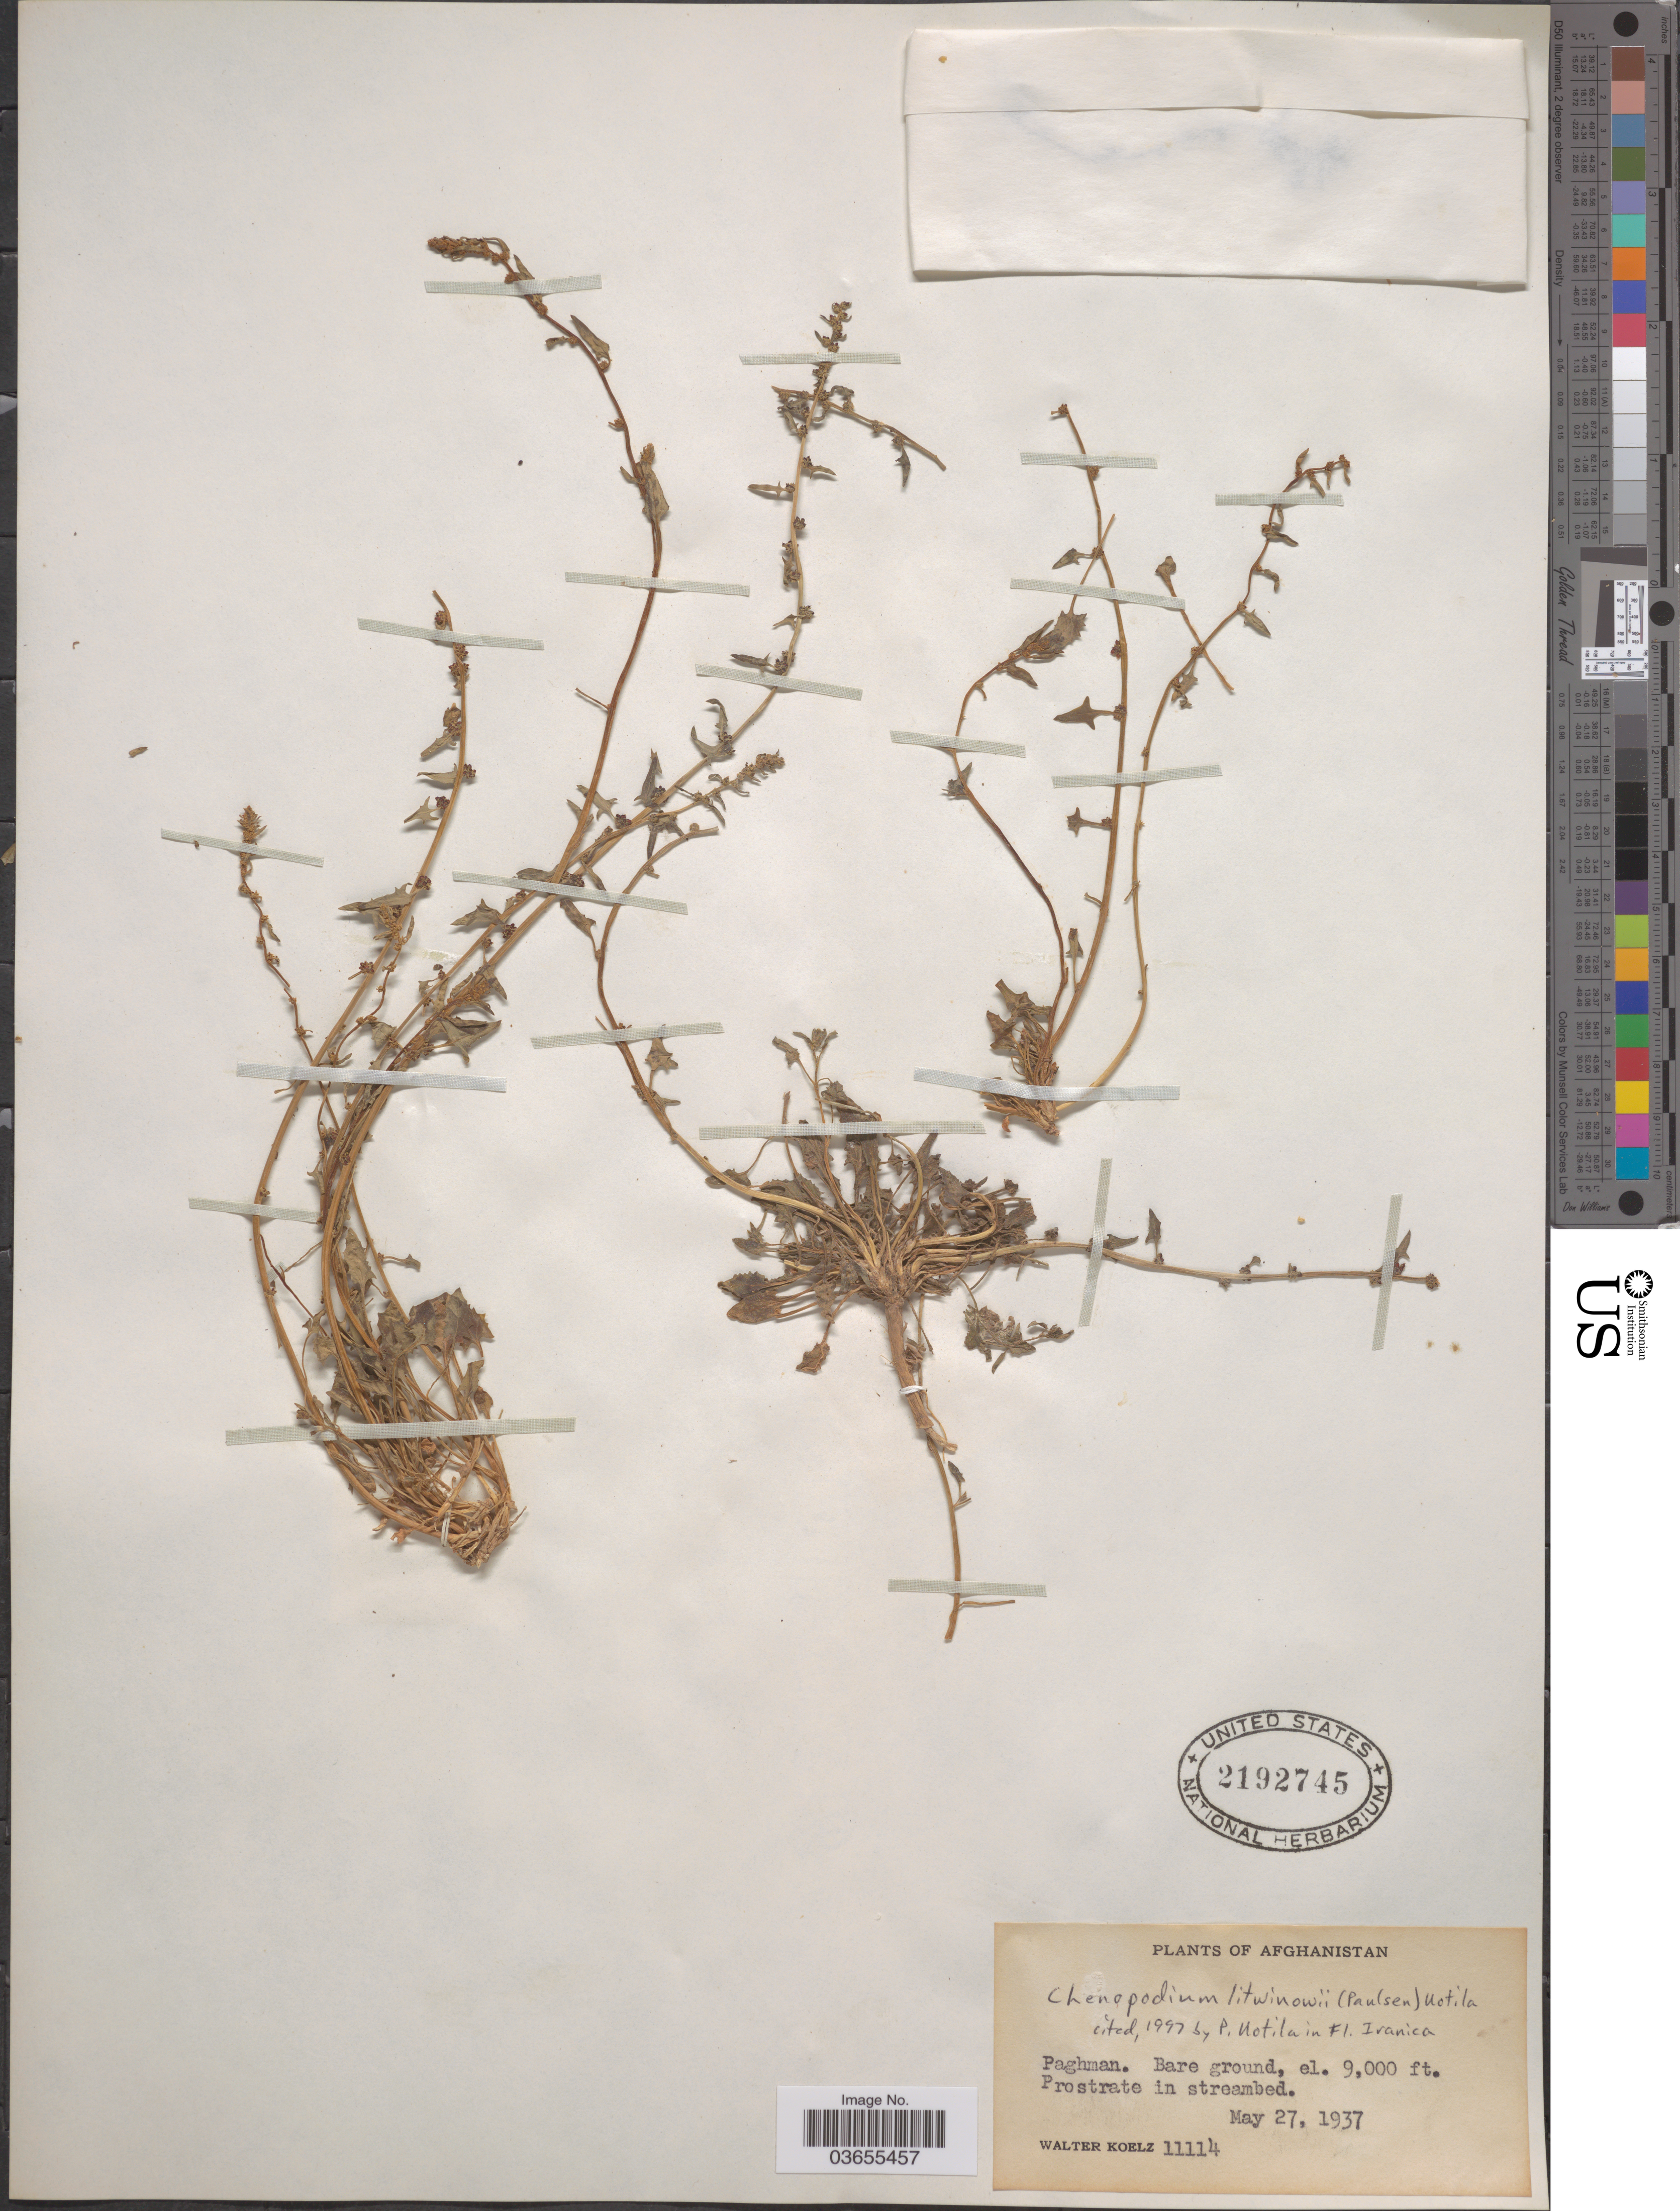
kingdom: Plantae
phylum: Tracheophyta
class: Magnoliopsida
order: Caryophyllales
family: Amaranthaceae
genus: Chenopodium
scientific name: Chenopodium litwinowii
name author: (Paulsen) Uotila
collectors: W. N. Koelz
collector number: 11114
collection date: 1937-05-27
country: Afghanistan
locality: Paghman.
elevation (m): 2743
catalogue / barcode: US 2192745